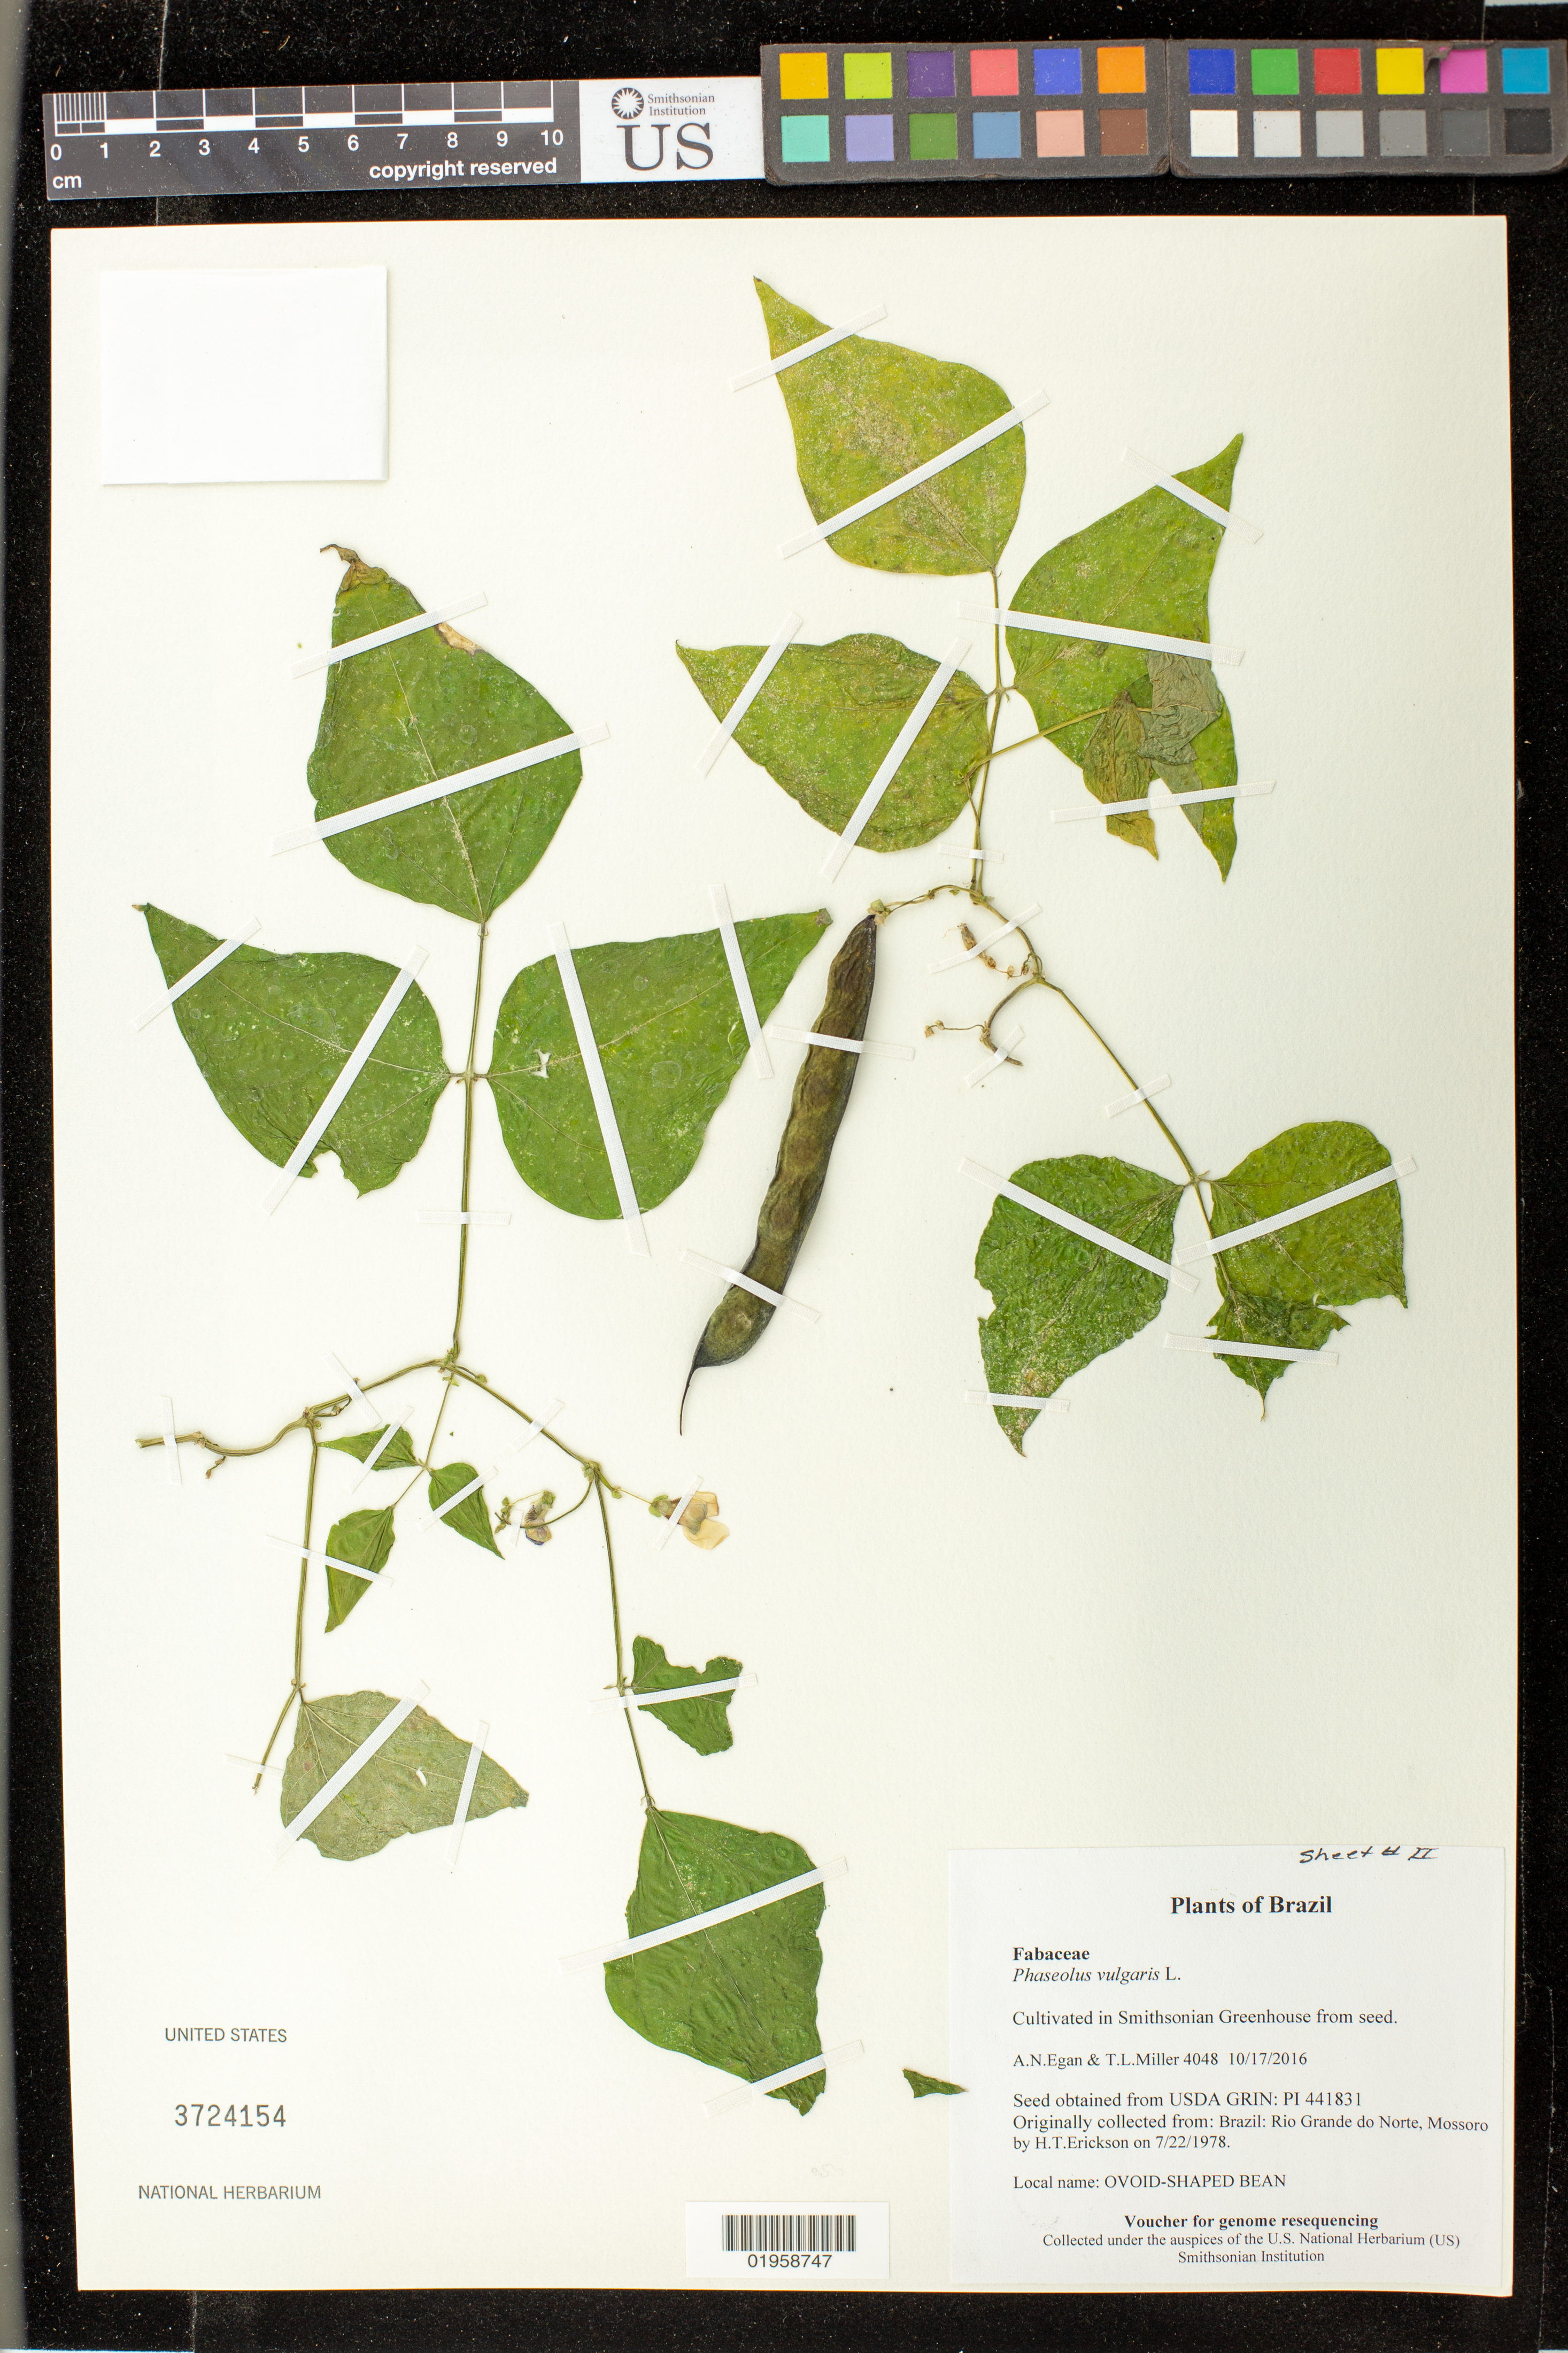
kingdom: Plantae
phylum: Tracheophyta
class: Magnoliopsida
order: Fabales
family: Fabaceae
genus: Phaseolus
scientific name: Phaseolus vulgaris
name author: L.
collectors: A. N. Egan & T. L. Miller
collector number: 4048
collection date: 2016-10-17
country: United States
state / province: Maryland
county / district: Prince George's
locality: Smithsonian's Museum Support Ctr; 4210 Suitland Pkwy., NMNH Botany Research Greenhouses. Suitland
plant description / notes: Originally collected in Brazil, Rio Grande do Norte, Mossoro on 1978-07-22. H.T.Erickson (collector); Grown from seed acquired from the USDA's GRIN seed bank.; Ovoid-Shaped Bean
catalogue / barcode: US 3724154